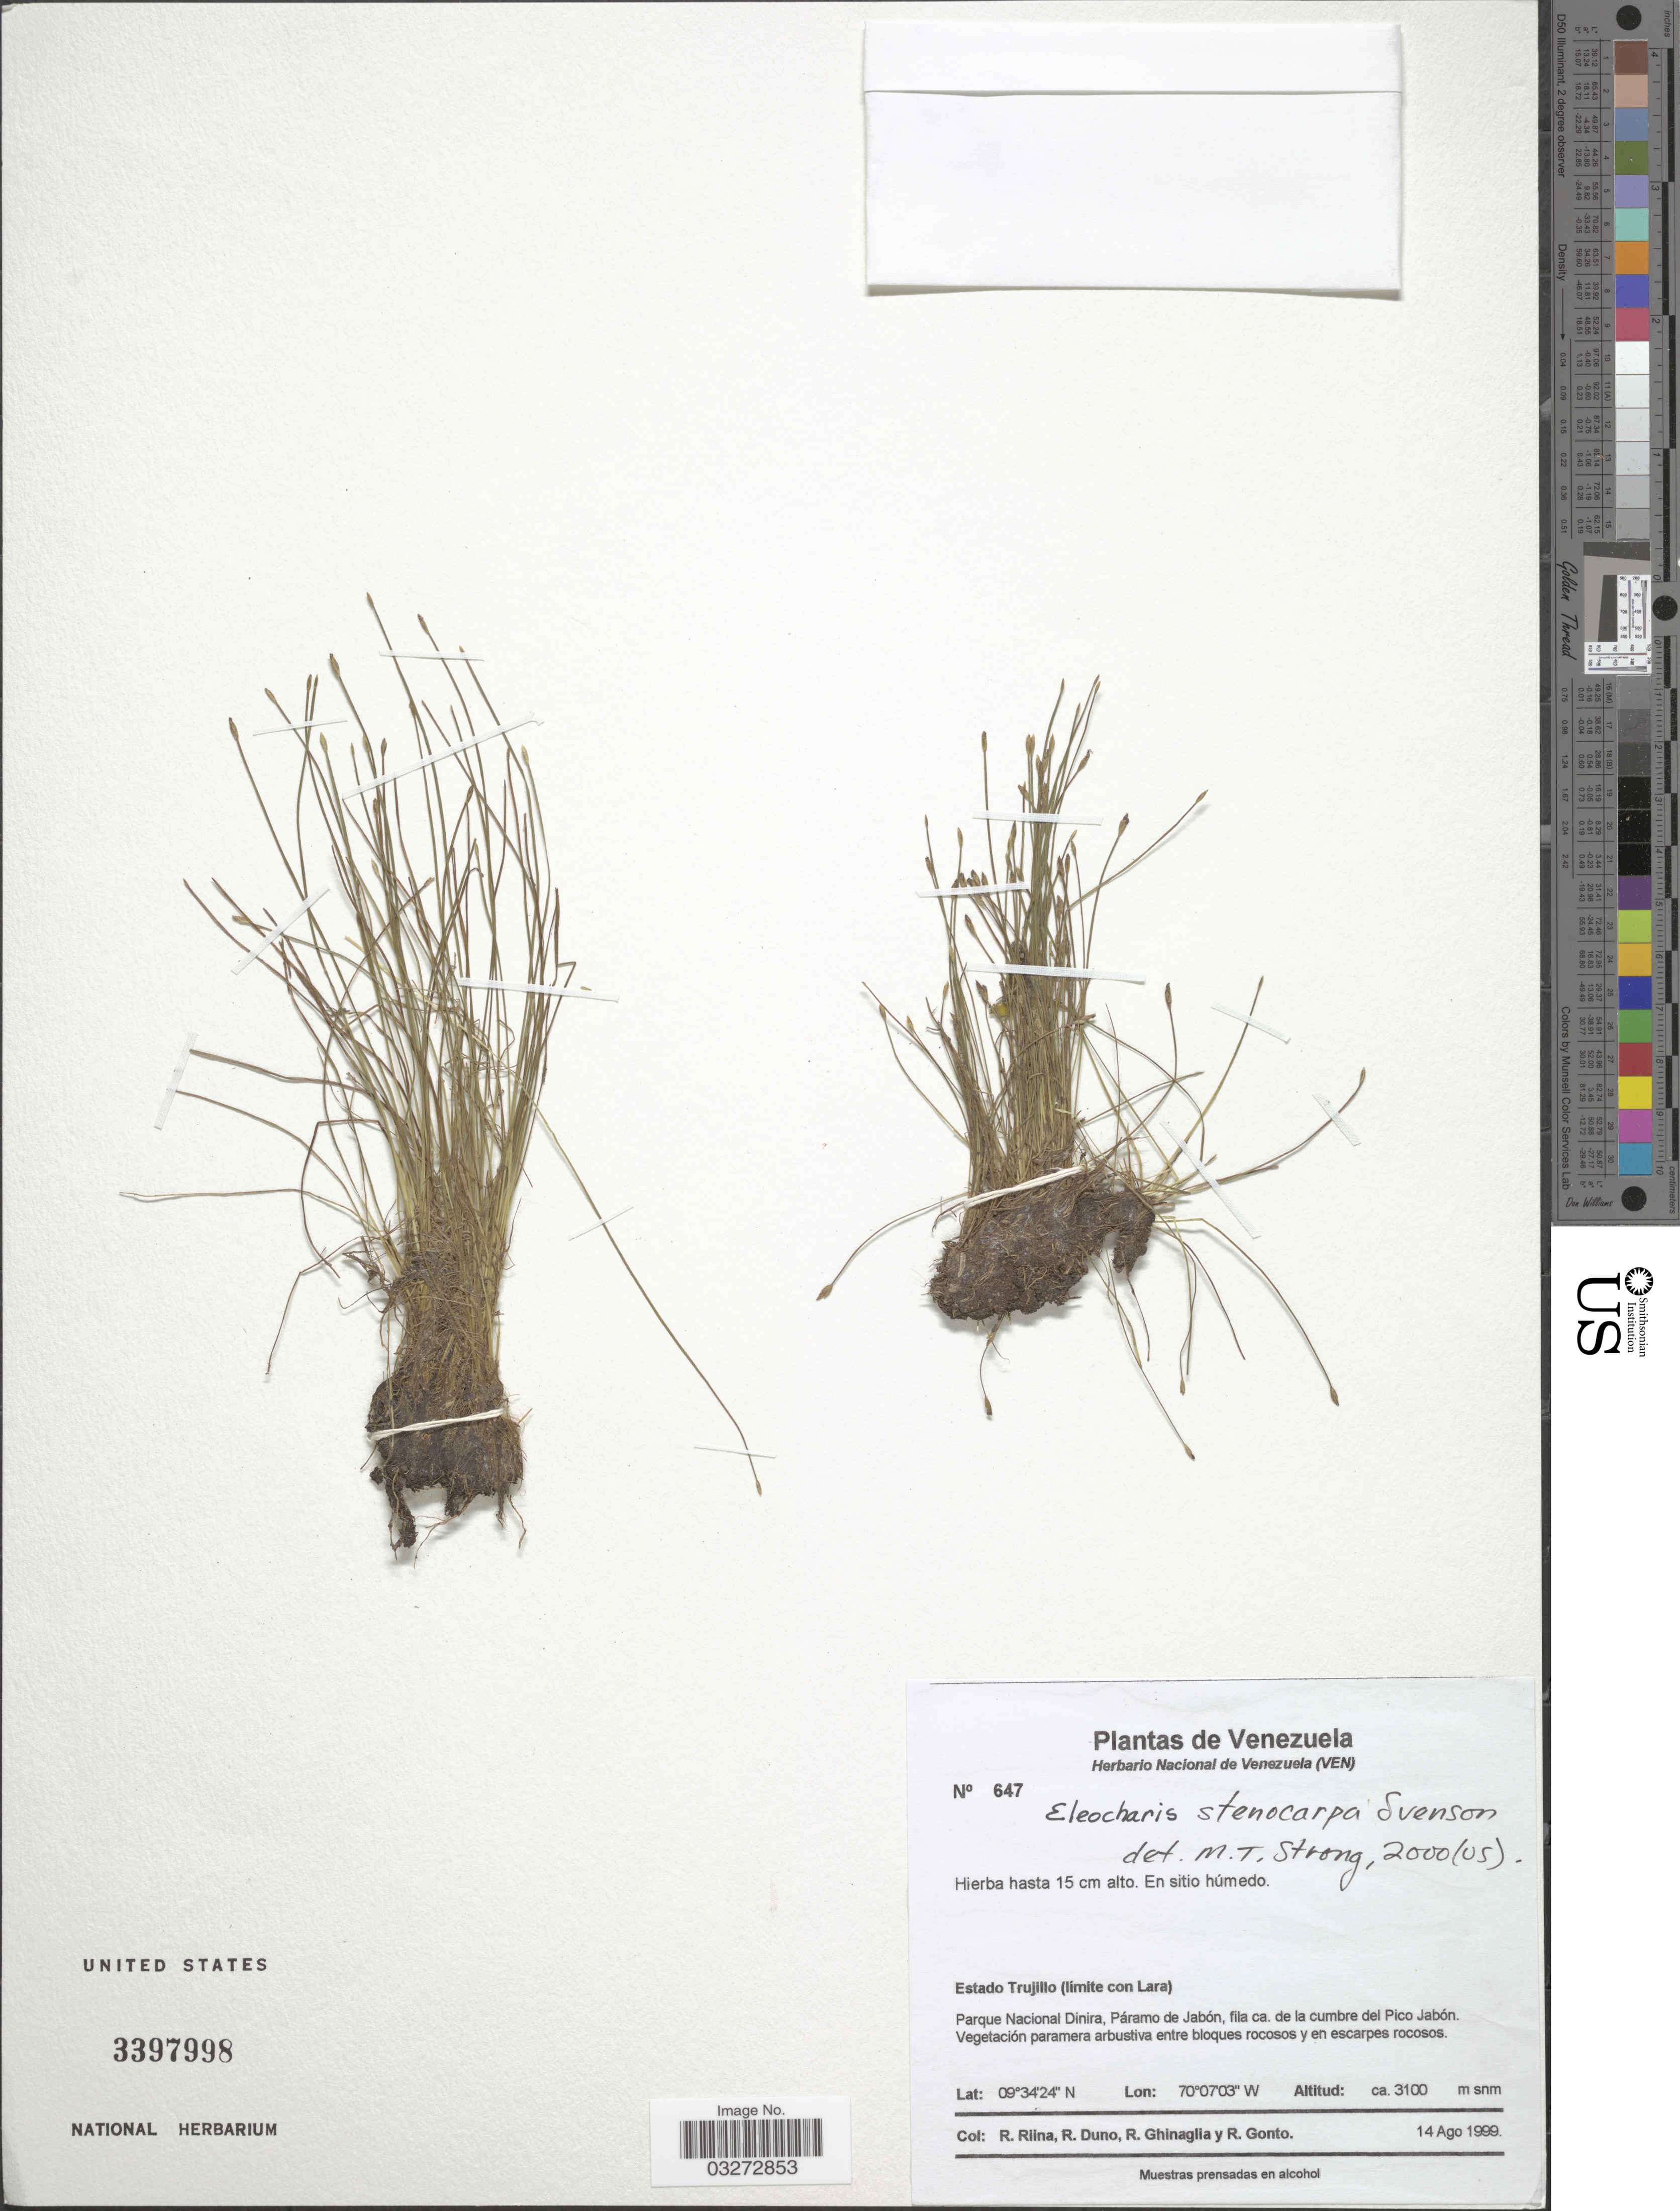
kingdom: Plantae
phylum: Tracheophyta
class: Liliopsida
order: Poales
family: Cyperaceae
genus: Eleocharis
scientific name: Eleocharis stenocarpa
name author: Svenson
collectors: R. Riina, R. Duno, R. Ghinaglia & R. Gonto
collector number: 647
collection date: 1999-08-14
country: Venezuela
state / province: Trujillo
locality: Estado Trujillo (límite con Lara). Parque Nacional Dinira, Páramo de Jabón, fila ca. de la cumbre del Pico Jabón.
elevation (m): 3100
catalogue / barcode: US 3397998